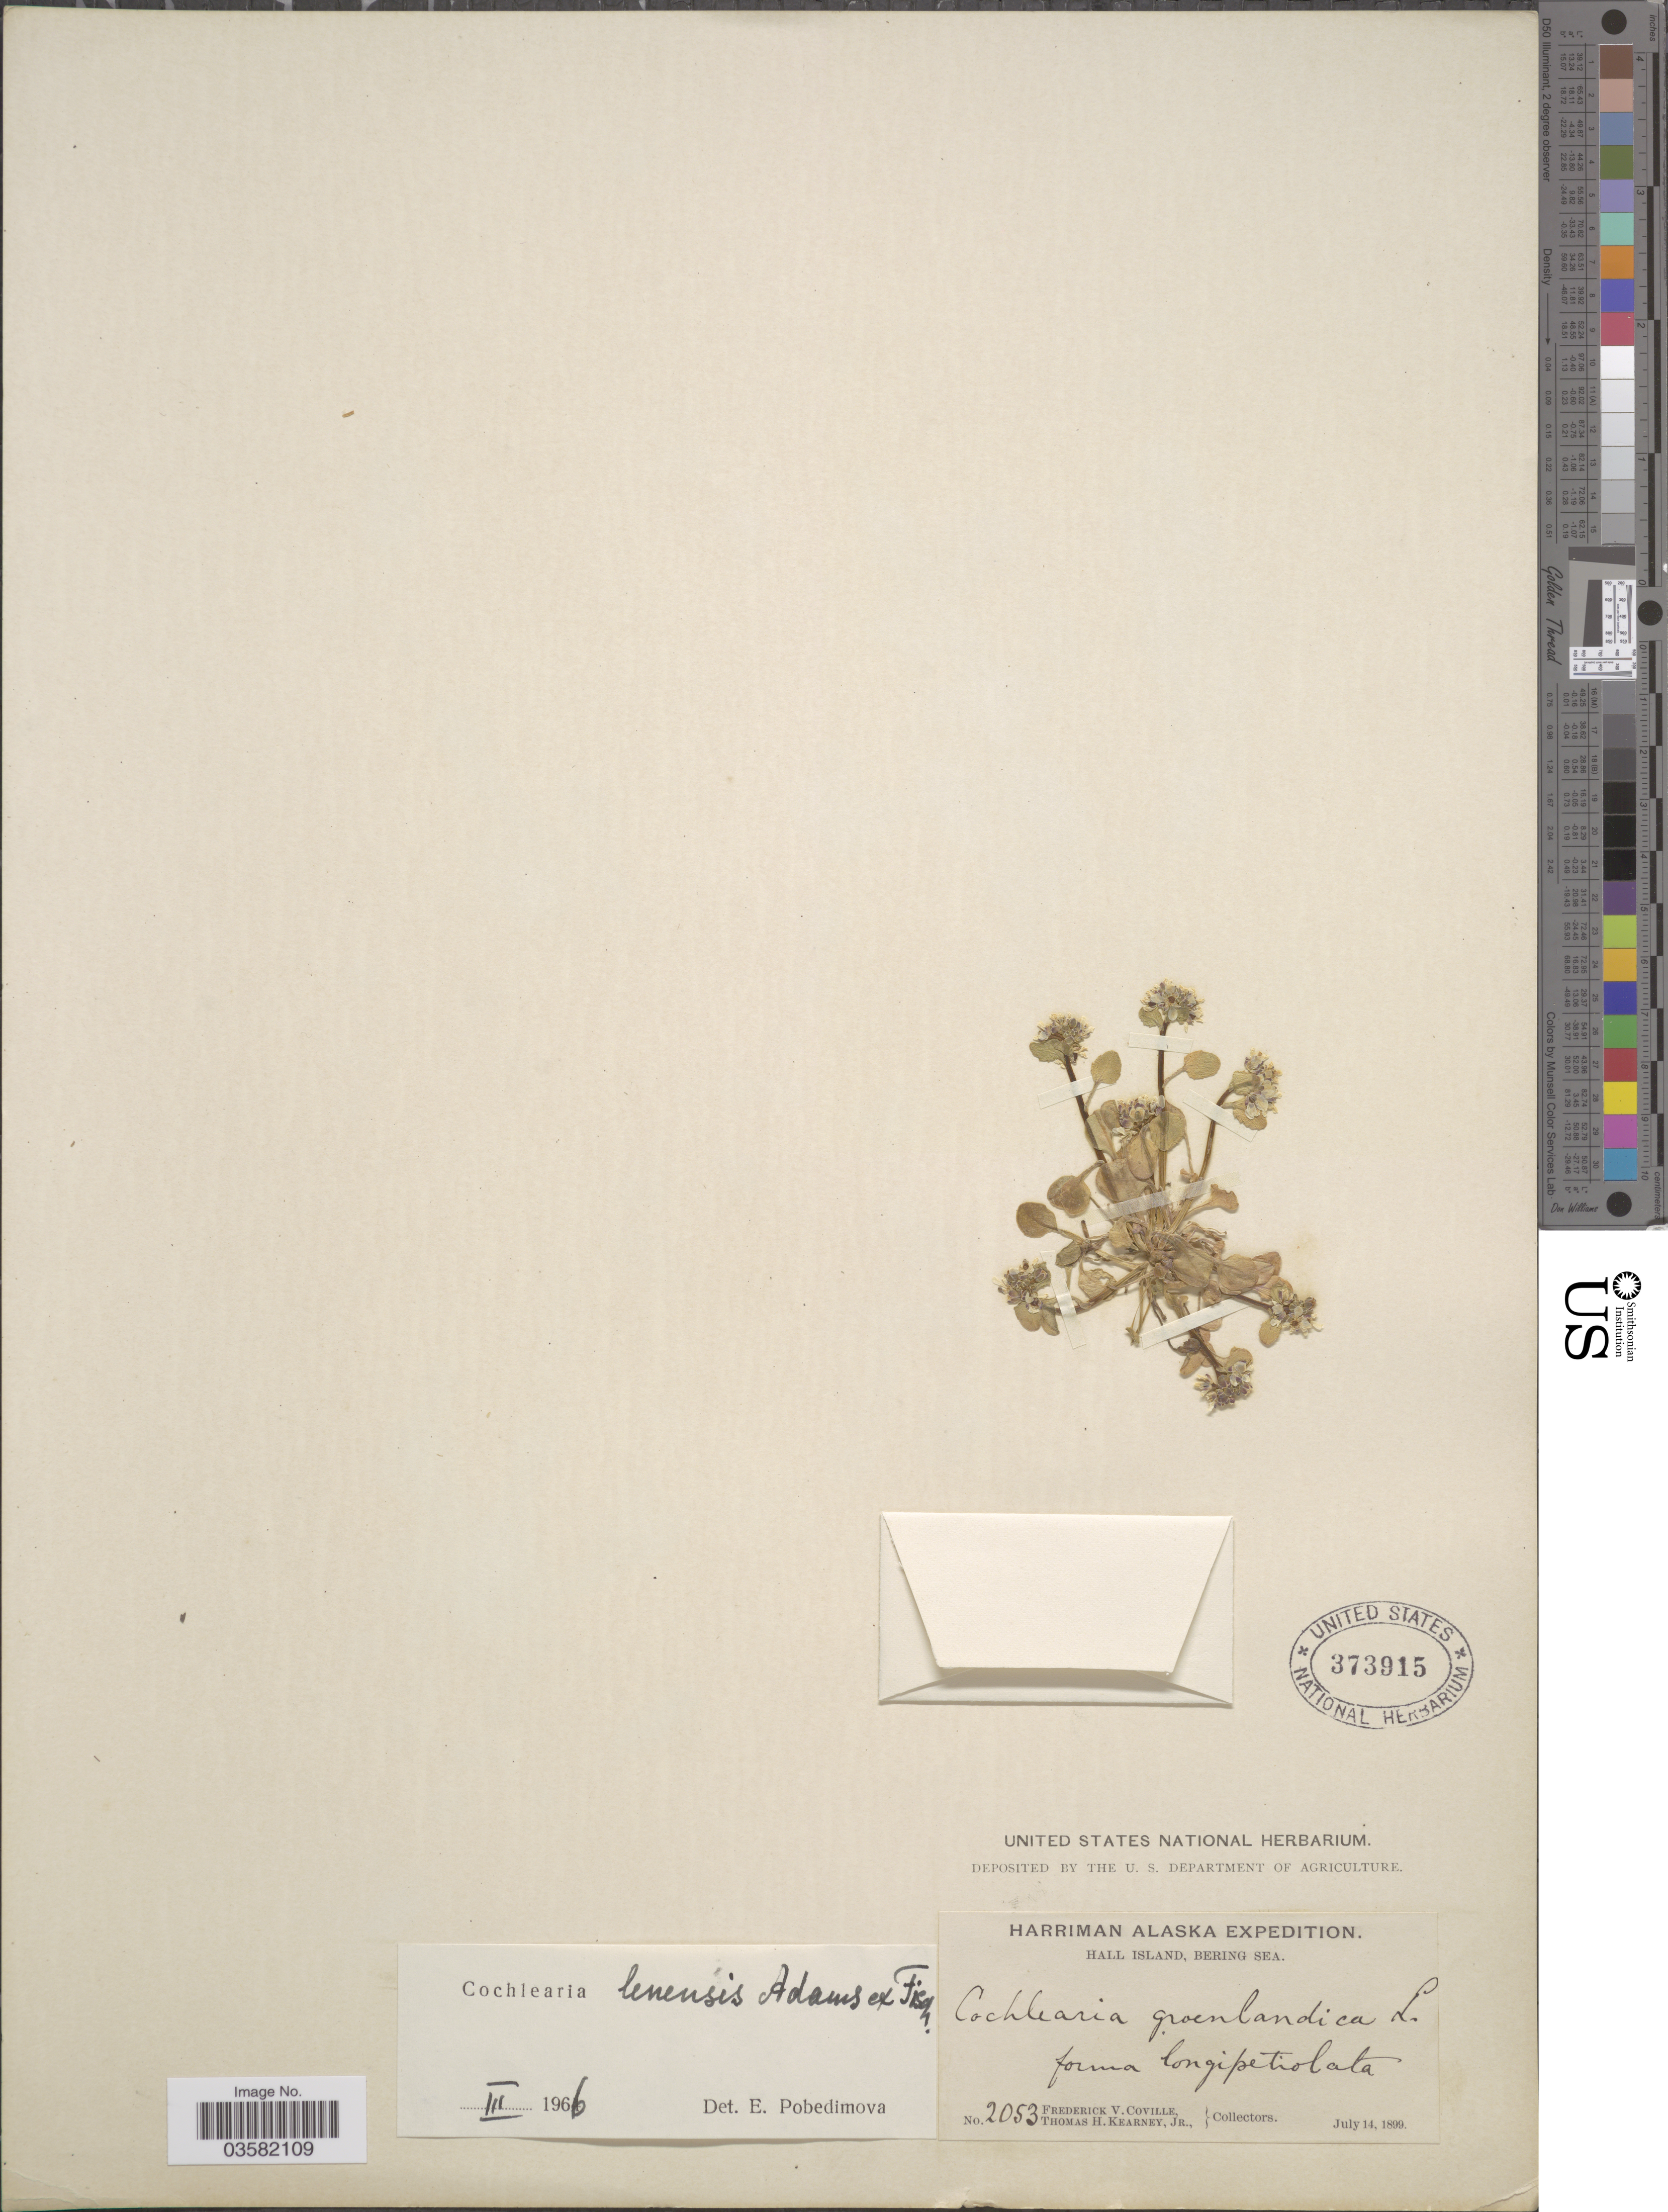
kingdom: Plantae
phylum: Tracheophyta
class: Magnoliopsida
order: Brassicales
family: Brassicaceae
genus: Cochlearia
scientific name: Cochlearia lenensis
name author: Adams ex DC.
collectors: F. V. Coville & T. H. Kearney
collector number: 2053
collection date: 1899-07-14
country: United States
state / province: Alaska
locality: Hall Island, Bering Sea.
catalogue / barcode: US 373915